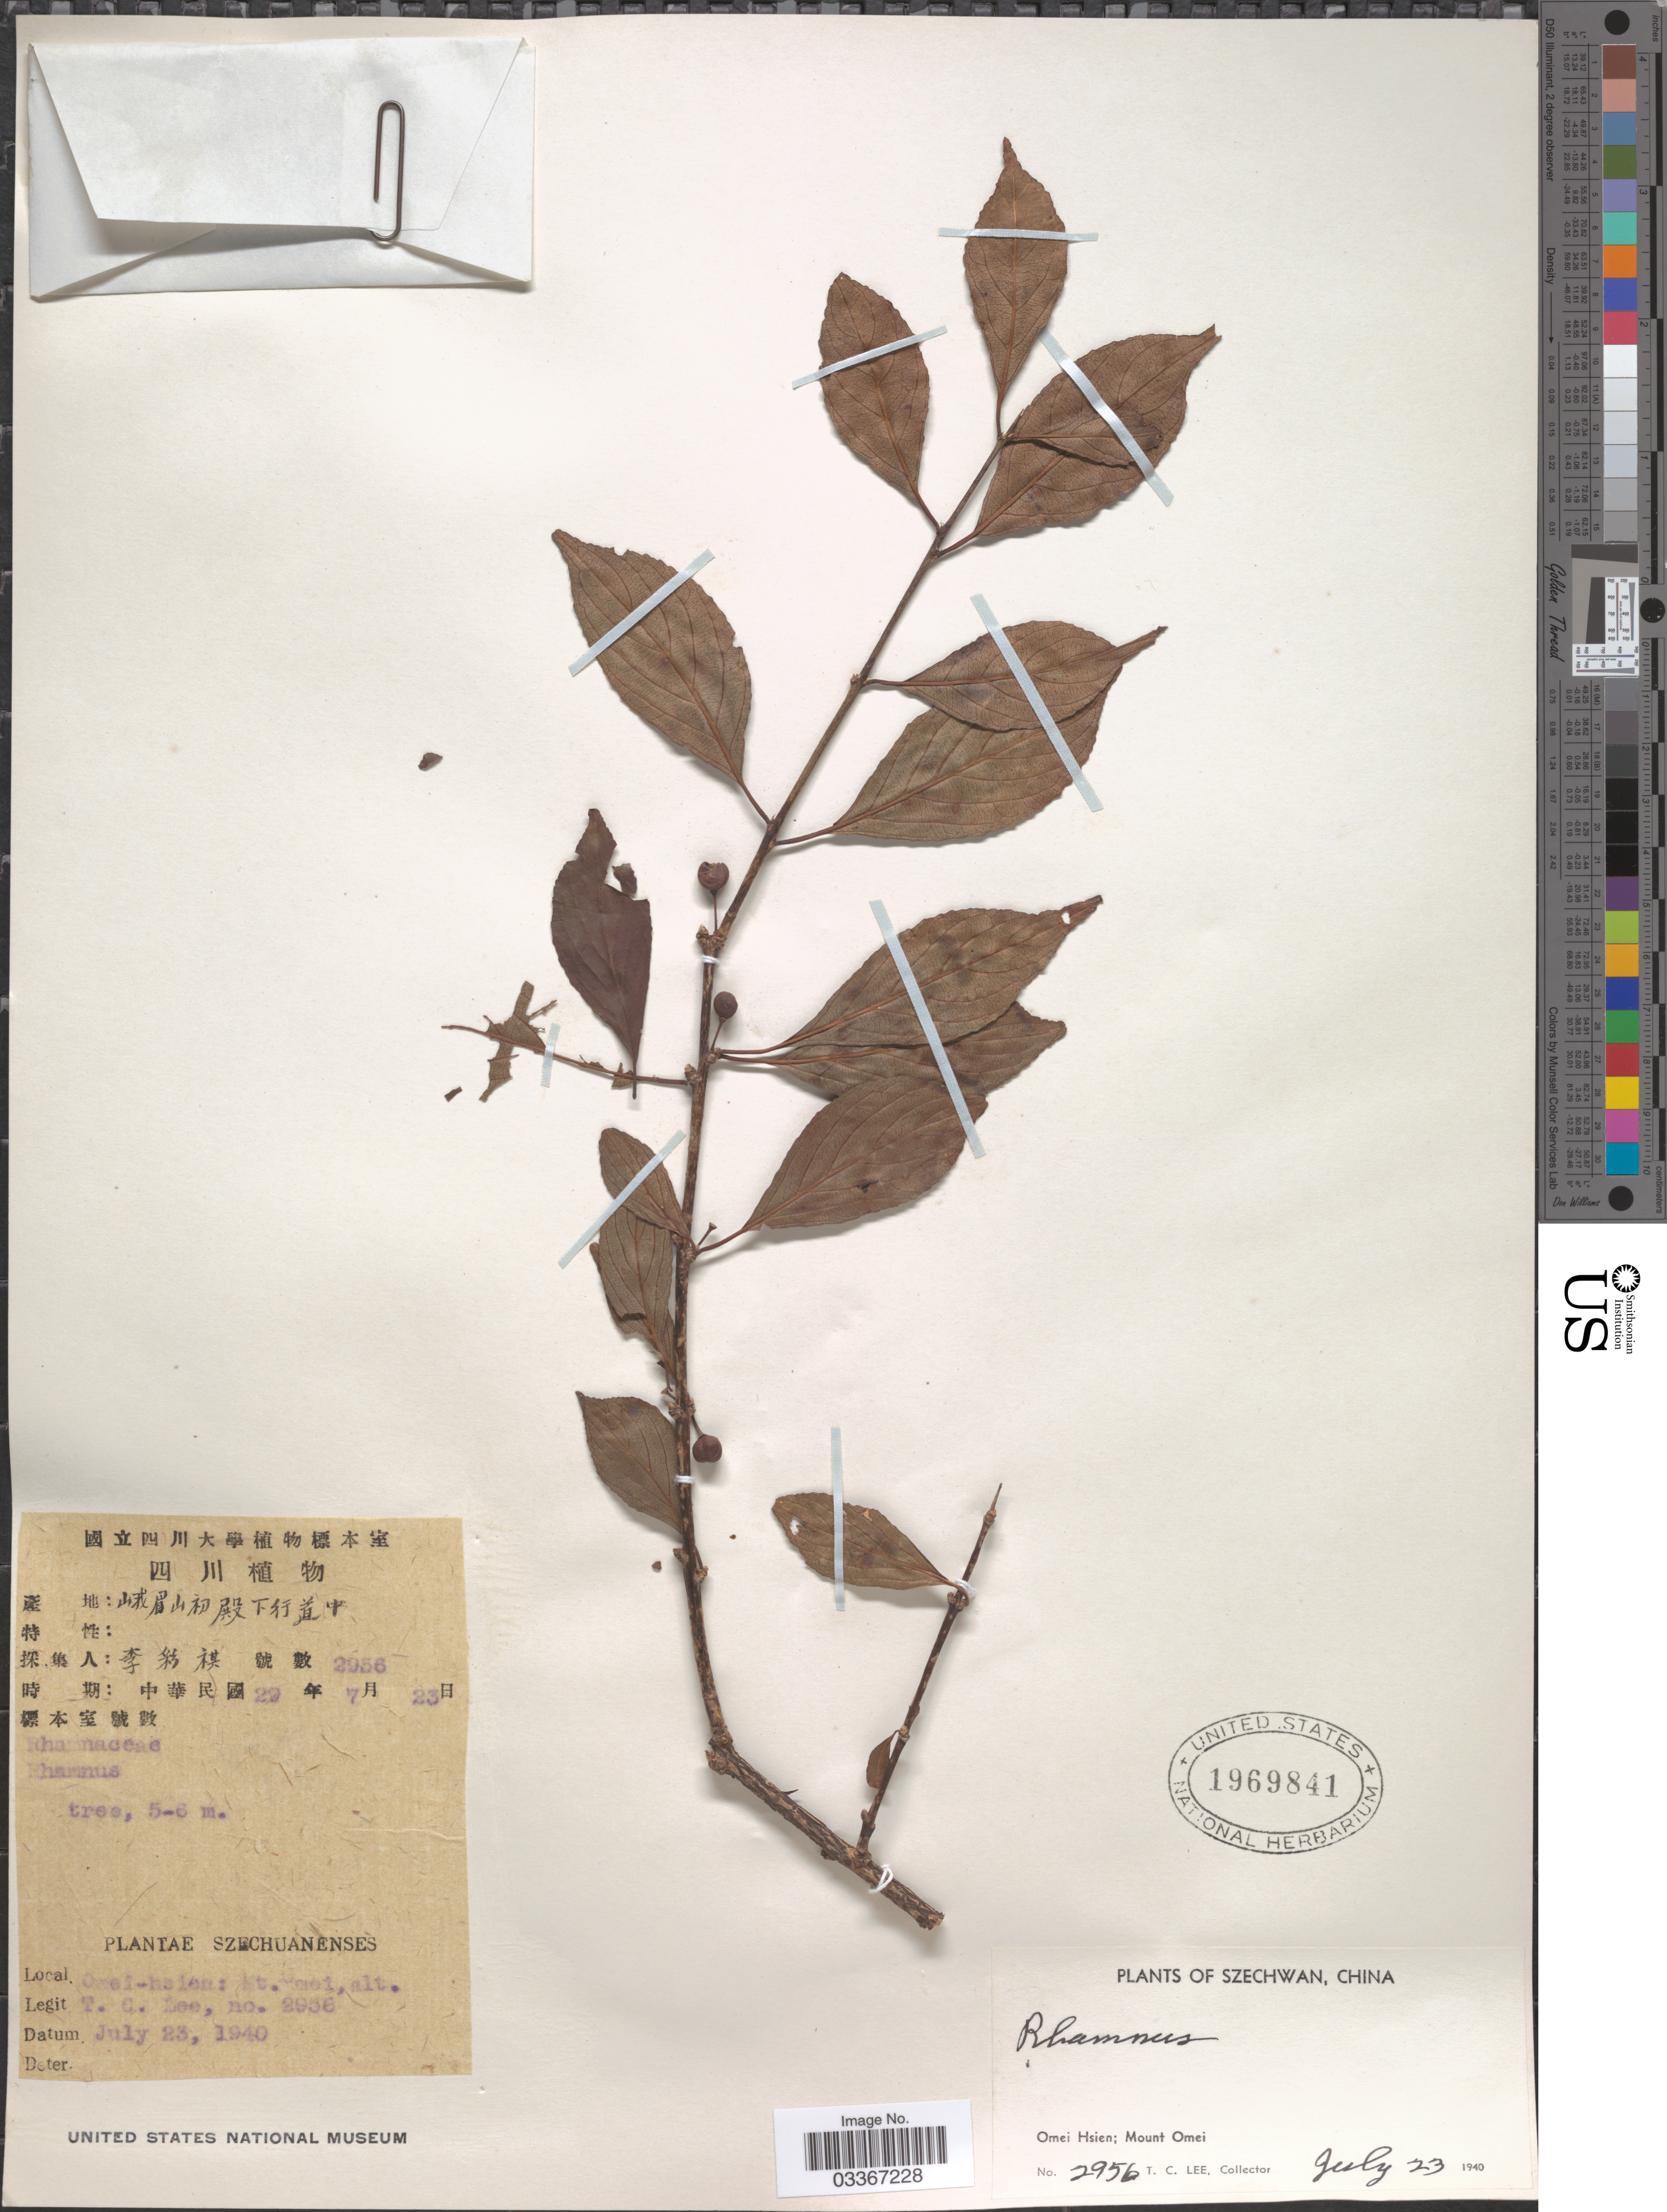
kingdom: Plantae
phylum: Tracheophyta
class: Magnoliopsida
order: Rosales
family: Rhamnaceae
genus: Rhamnus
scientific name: Rhamnus sp.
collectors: T. Lee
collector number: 2956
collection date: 1940-07-23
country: China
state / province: Sichuan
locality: Szechwan. Omei Hsien; Mount Omei.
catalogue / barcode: US 1969841